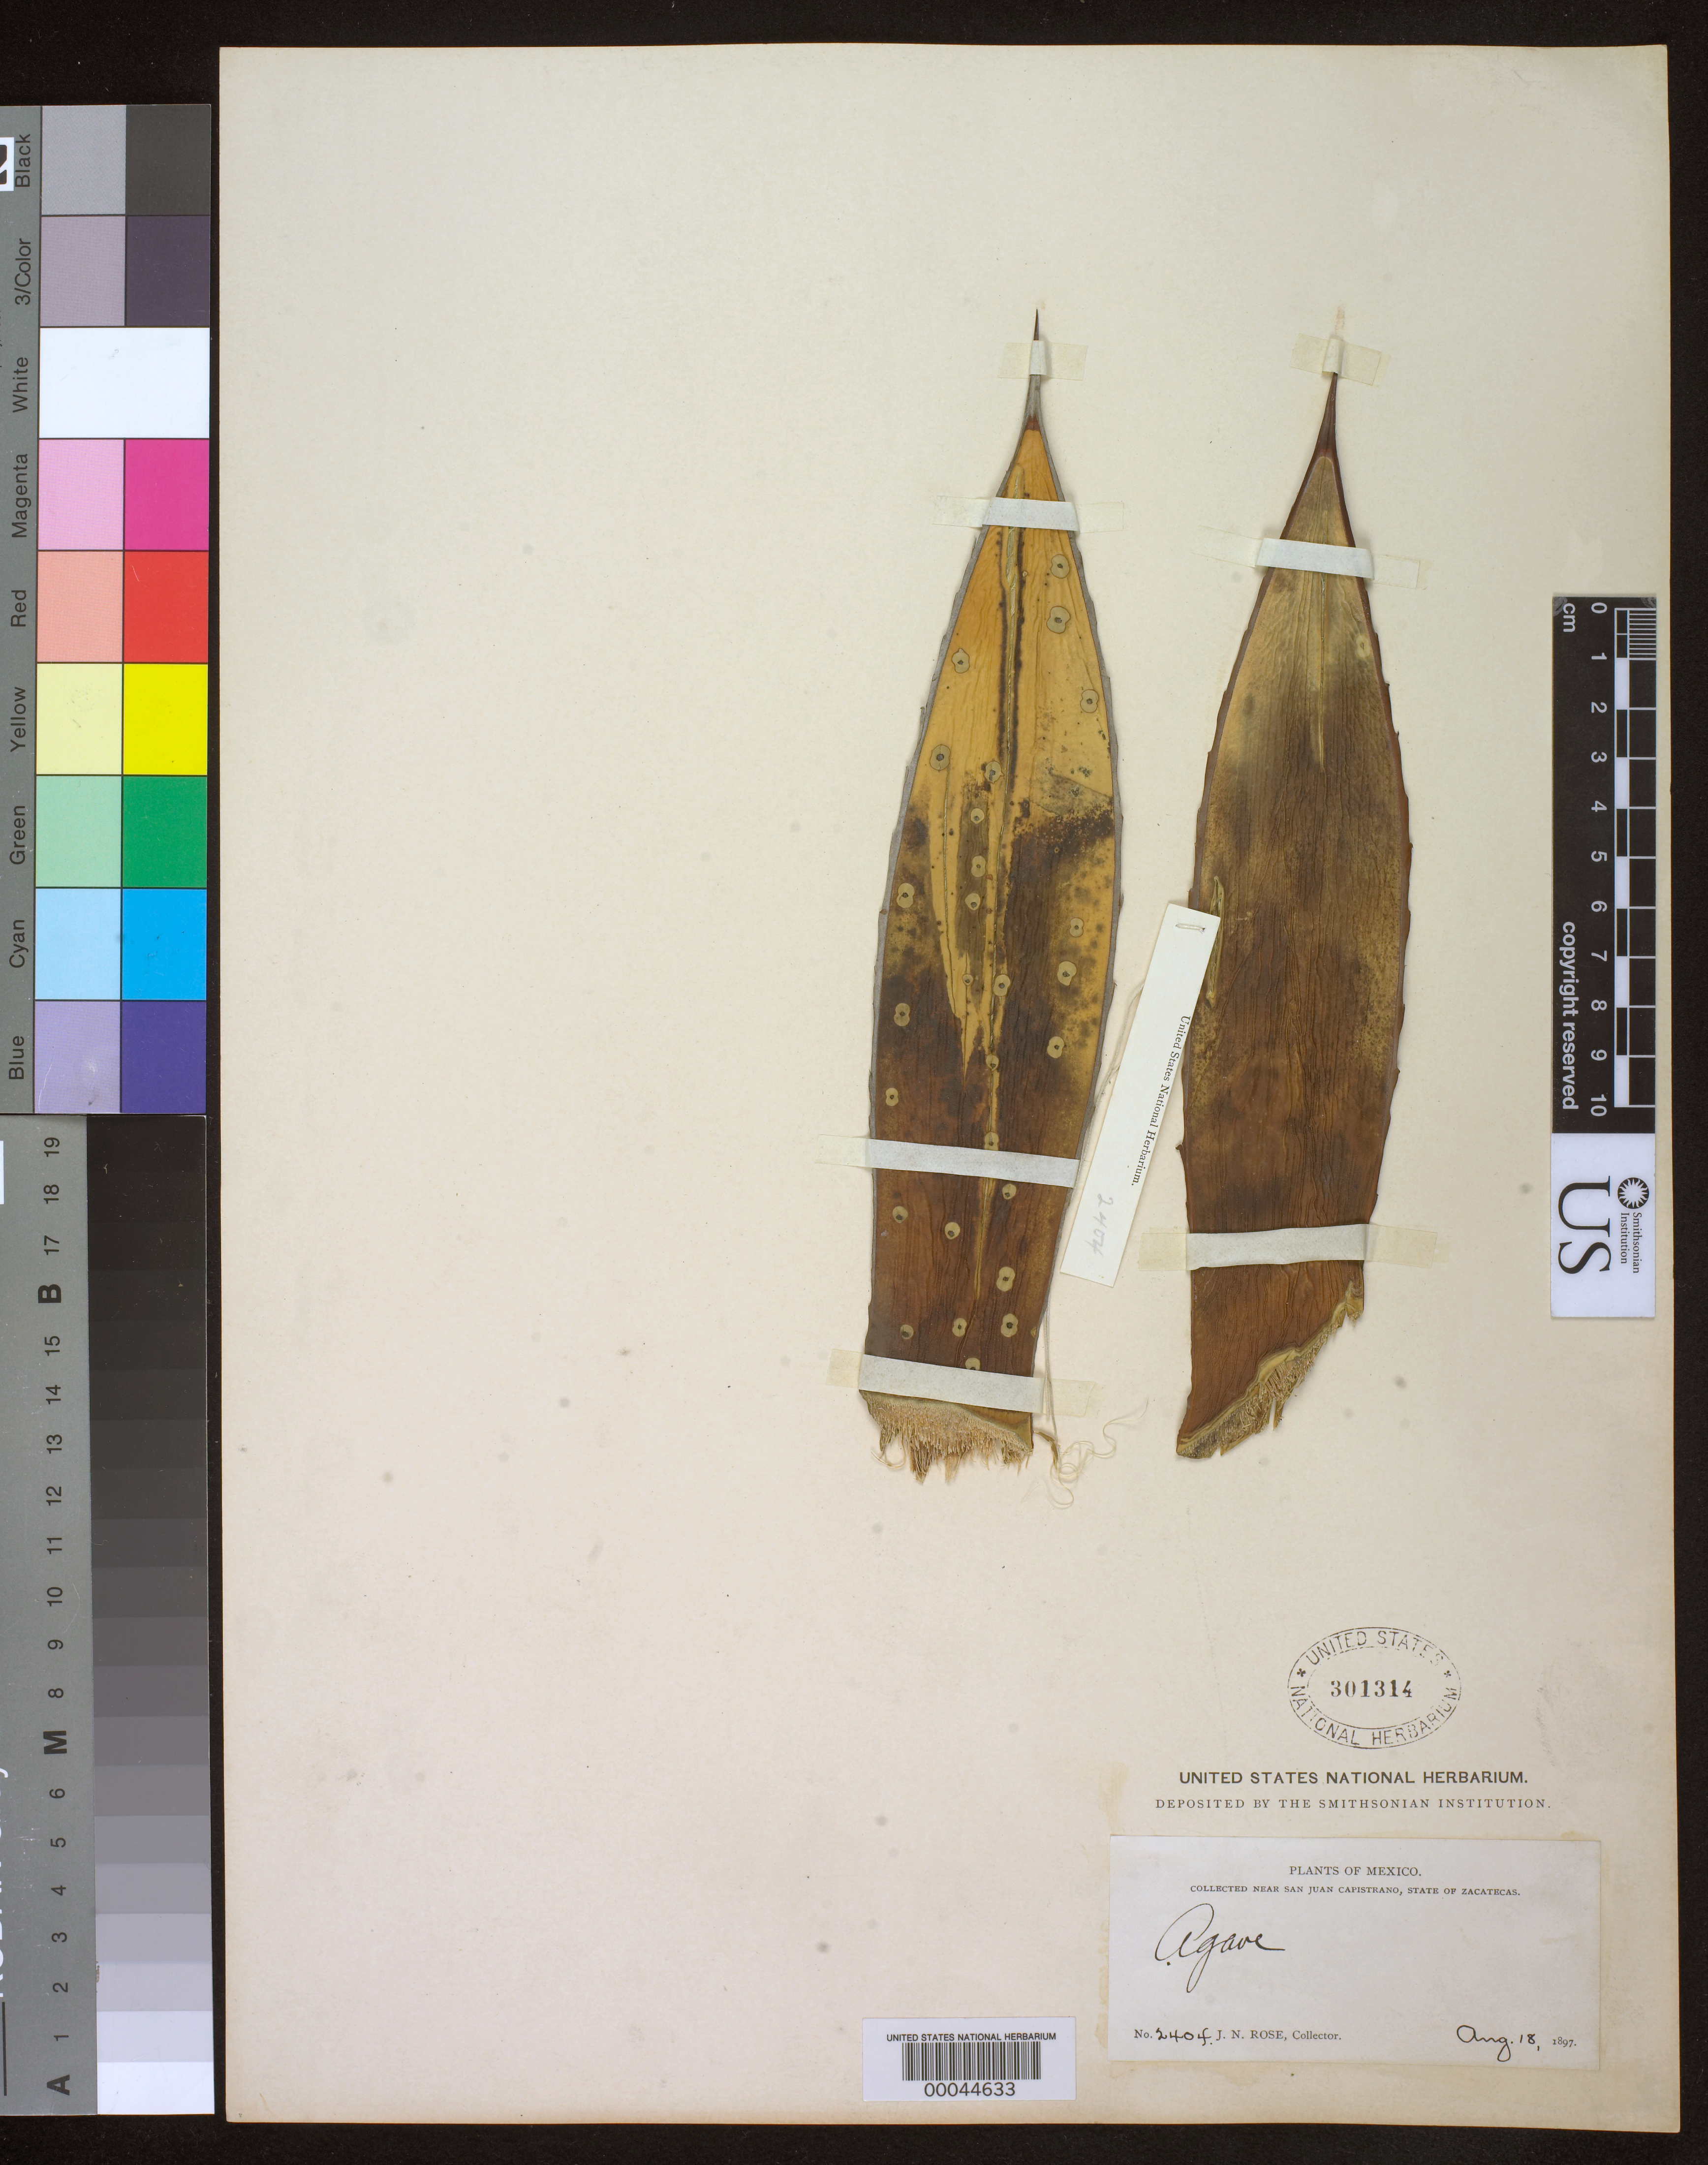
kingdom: Plantae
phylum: Tracheophyta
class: Liliopsida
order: Asparagales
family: Asparagaceae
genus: Agave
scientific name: Agave potrerana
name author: Trel. in Standl.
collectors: J. N. Rose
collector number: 2404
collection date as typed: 18 Aug 1897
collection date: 1897-08-18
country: Mexico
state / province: Zacatecas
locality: Near san juan capistrano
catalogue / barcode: US 301314